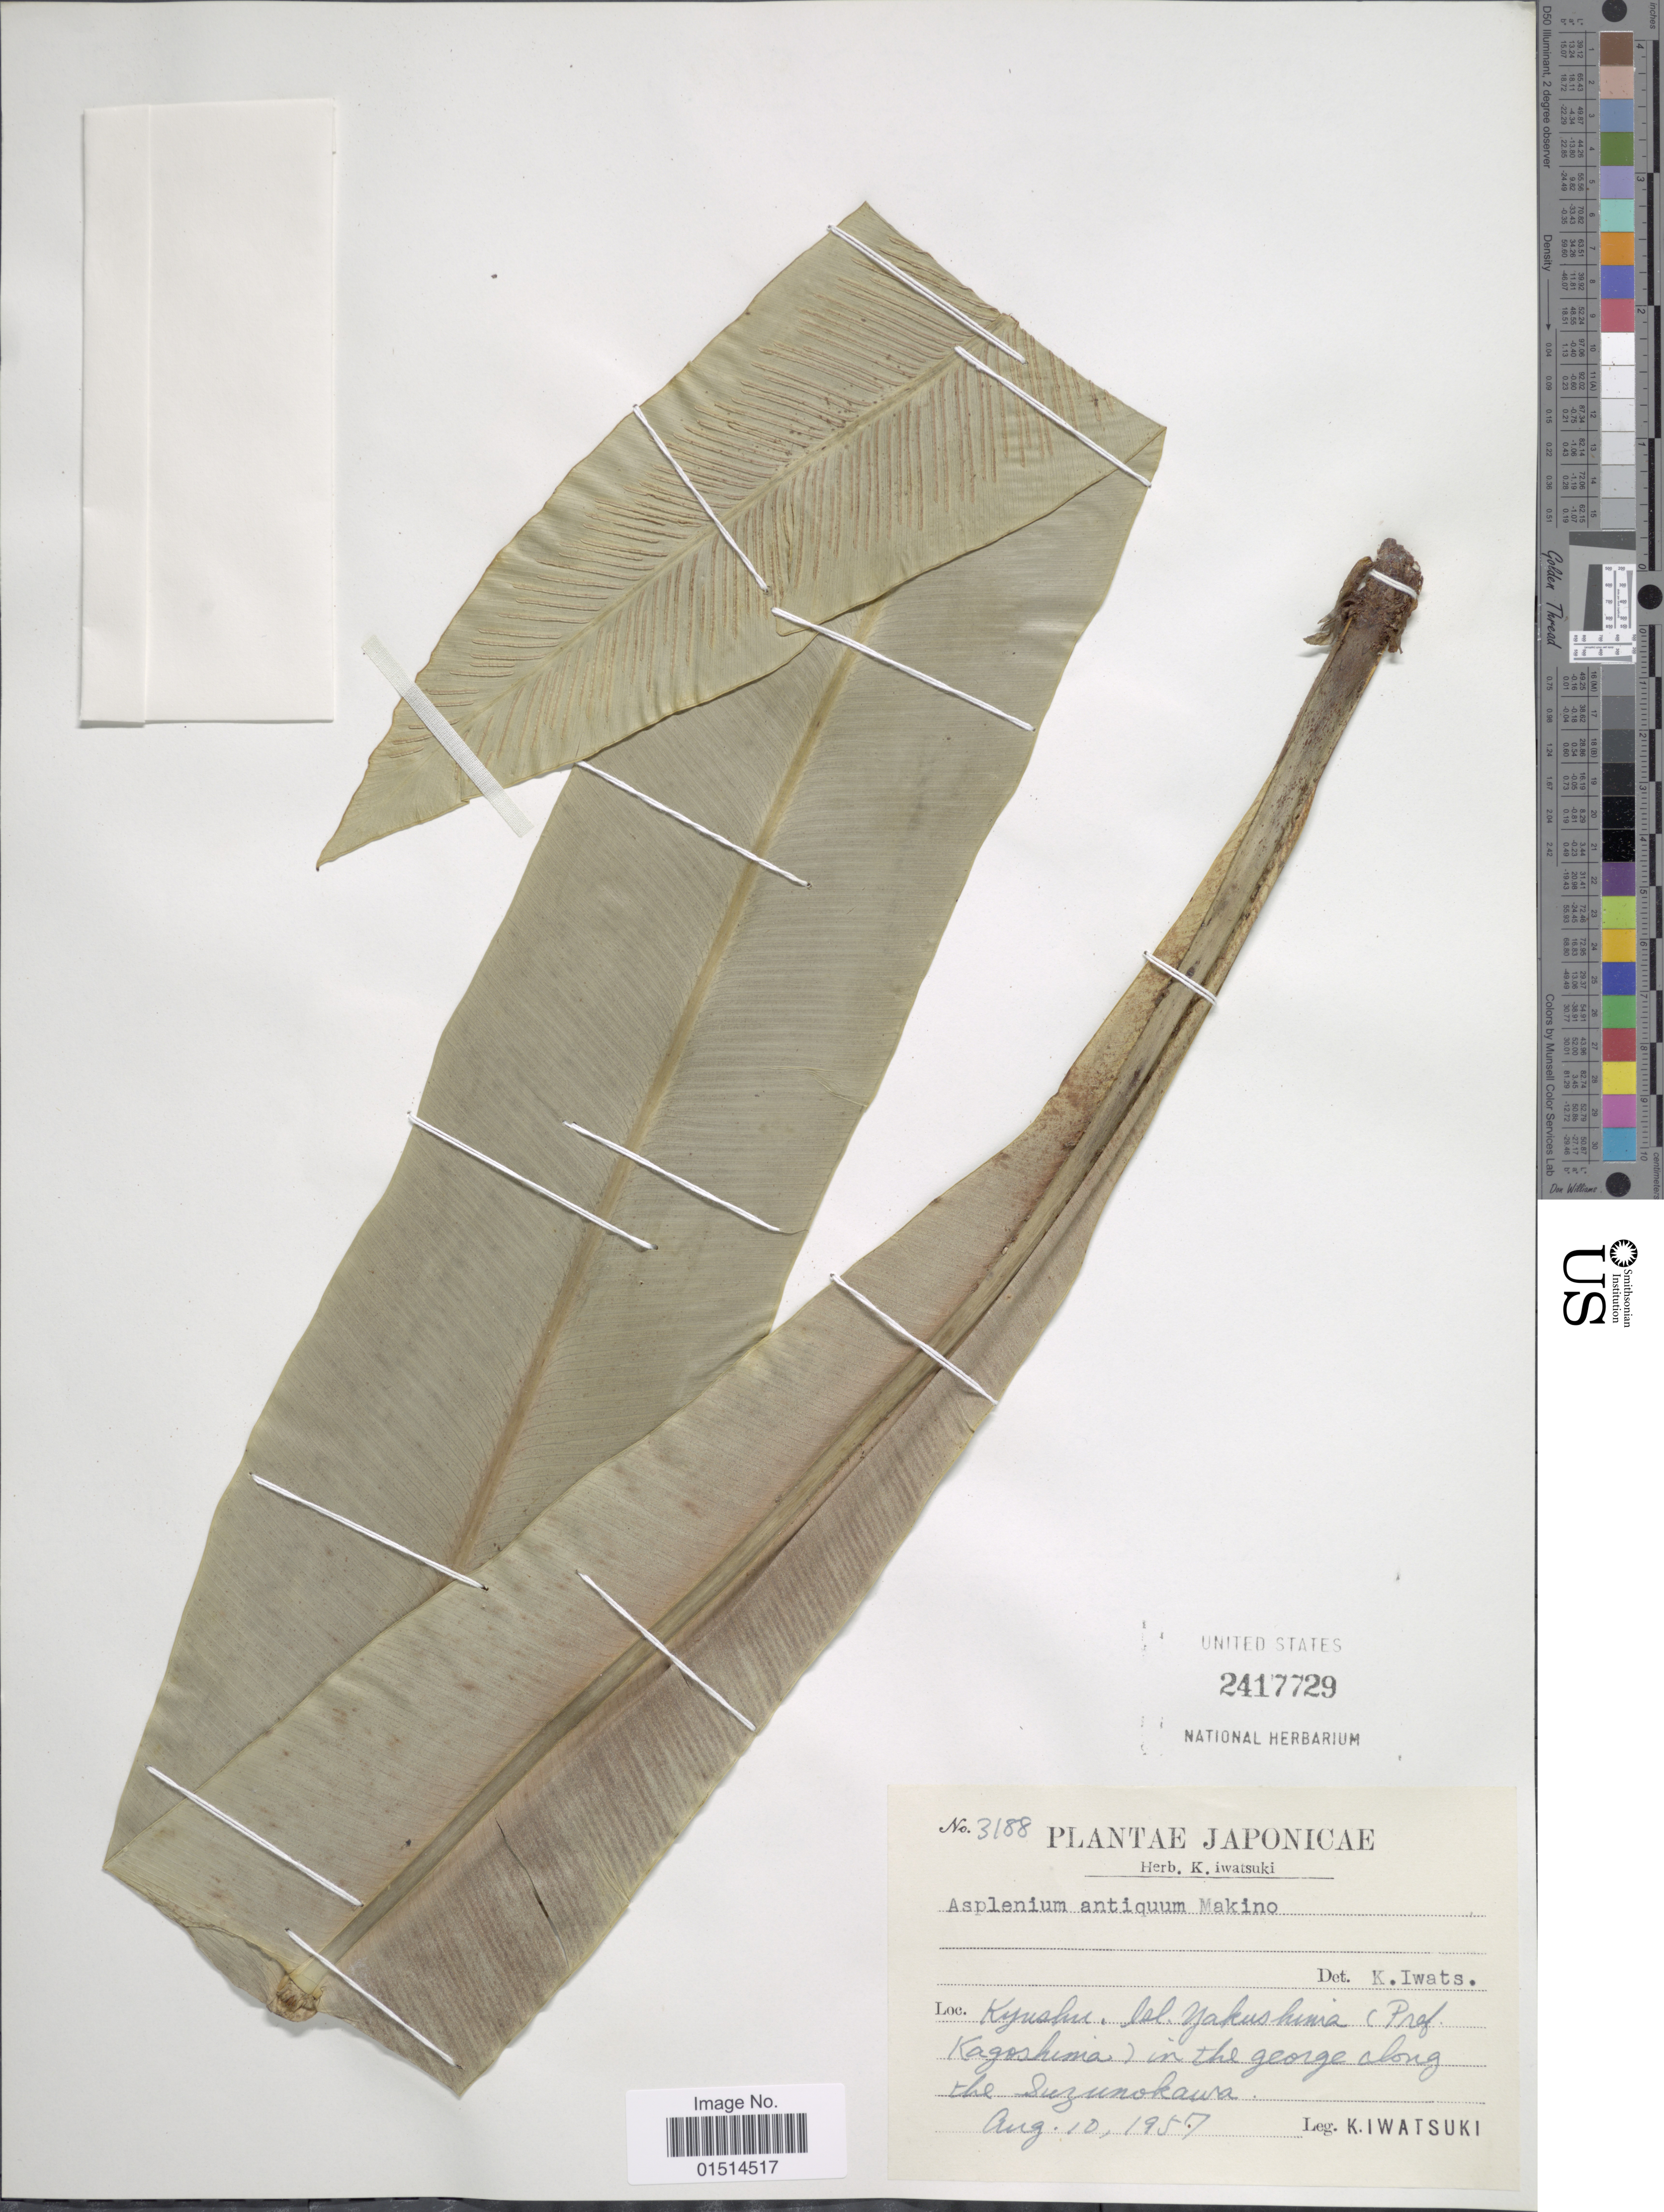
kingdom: Plantae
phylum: Tracheophyta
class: Polypodiopsida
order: Polypodiales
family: Aspleniaceae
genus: Asplenium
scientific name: Asplenium antiquum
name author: Makino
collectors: K. Iwatsuki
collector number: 3188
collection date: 1957-08-10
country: Japan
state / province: Kagosima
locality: Kyushu, Isl. Yakushima (Prof. Kagoshima) in the george along the Suzunokawa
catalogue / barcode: US 2417729